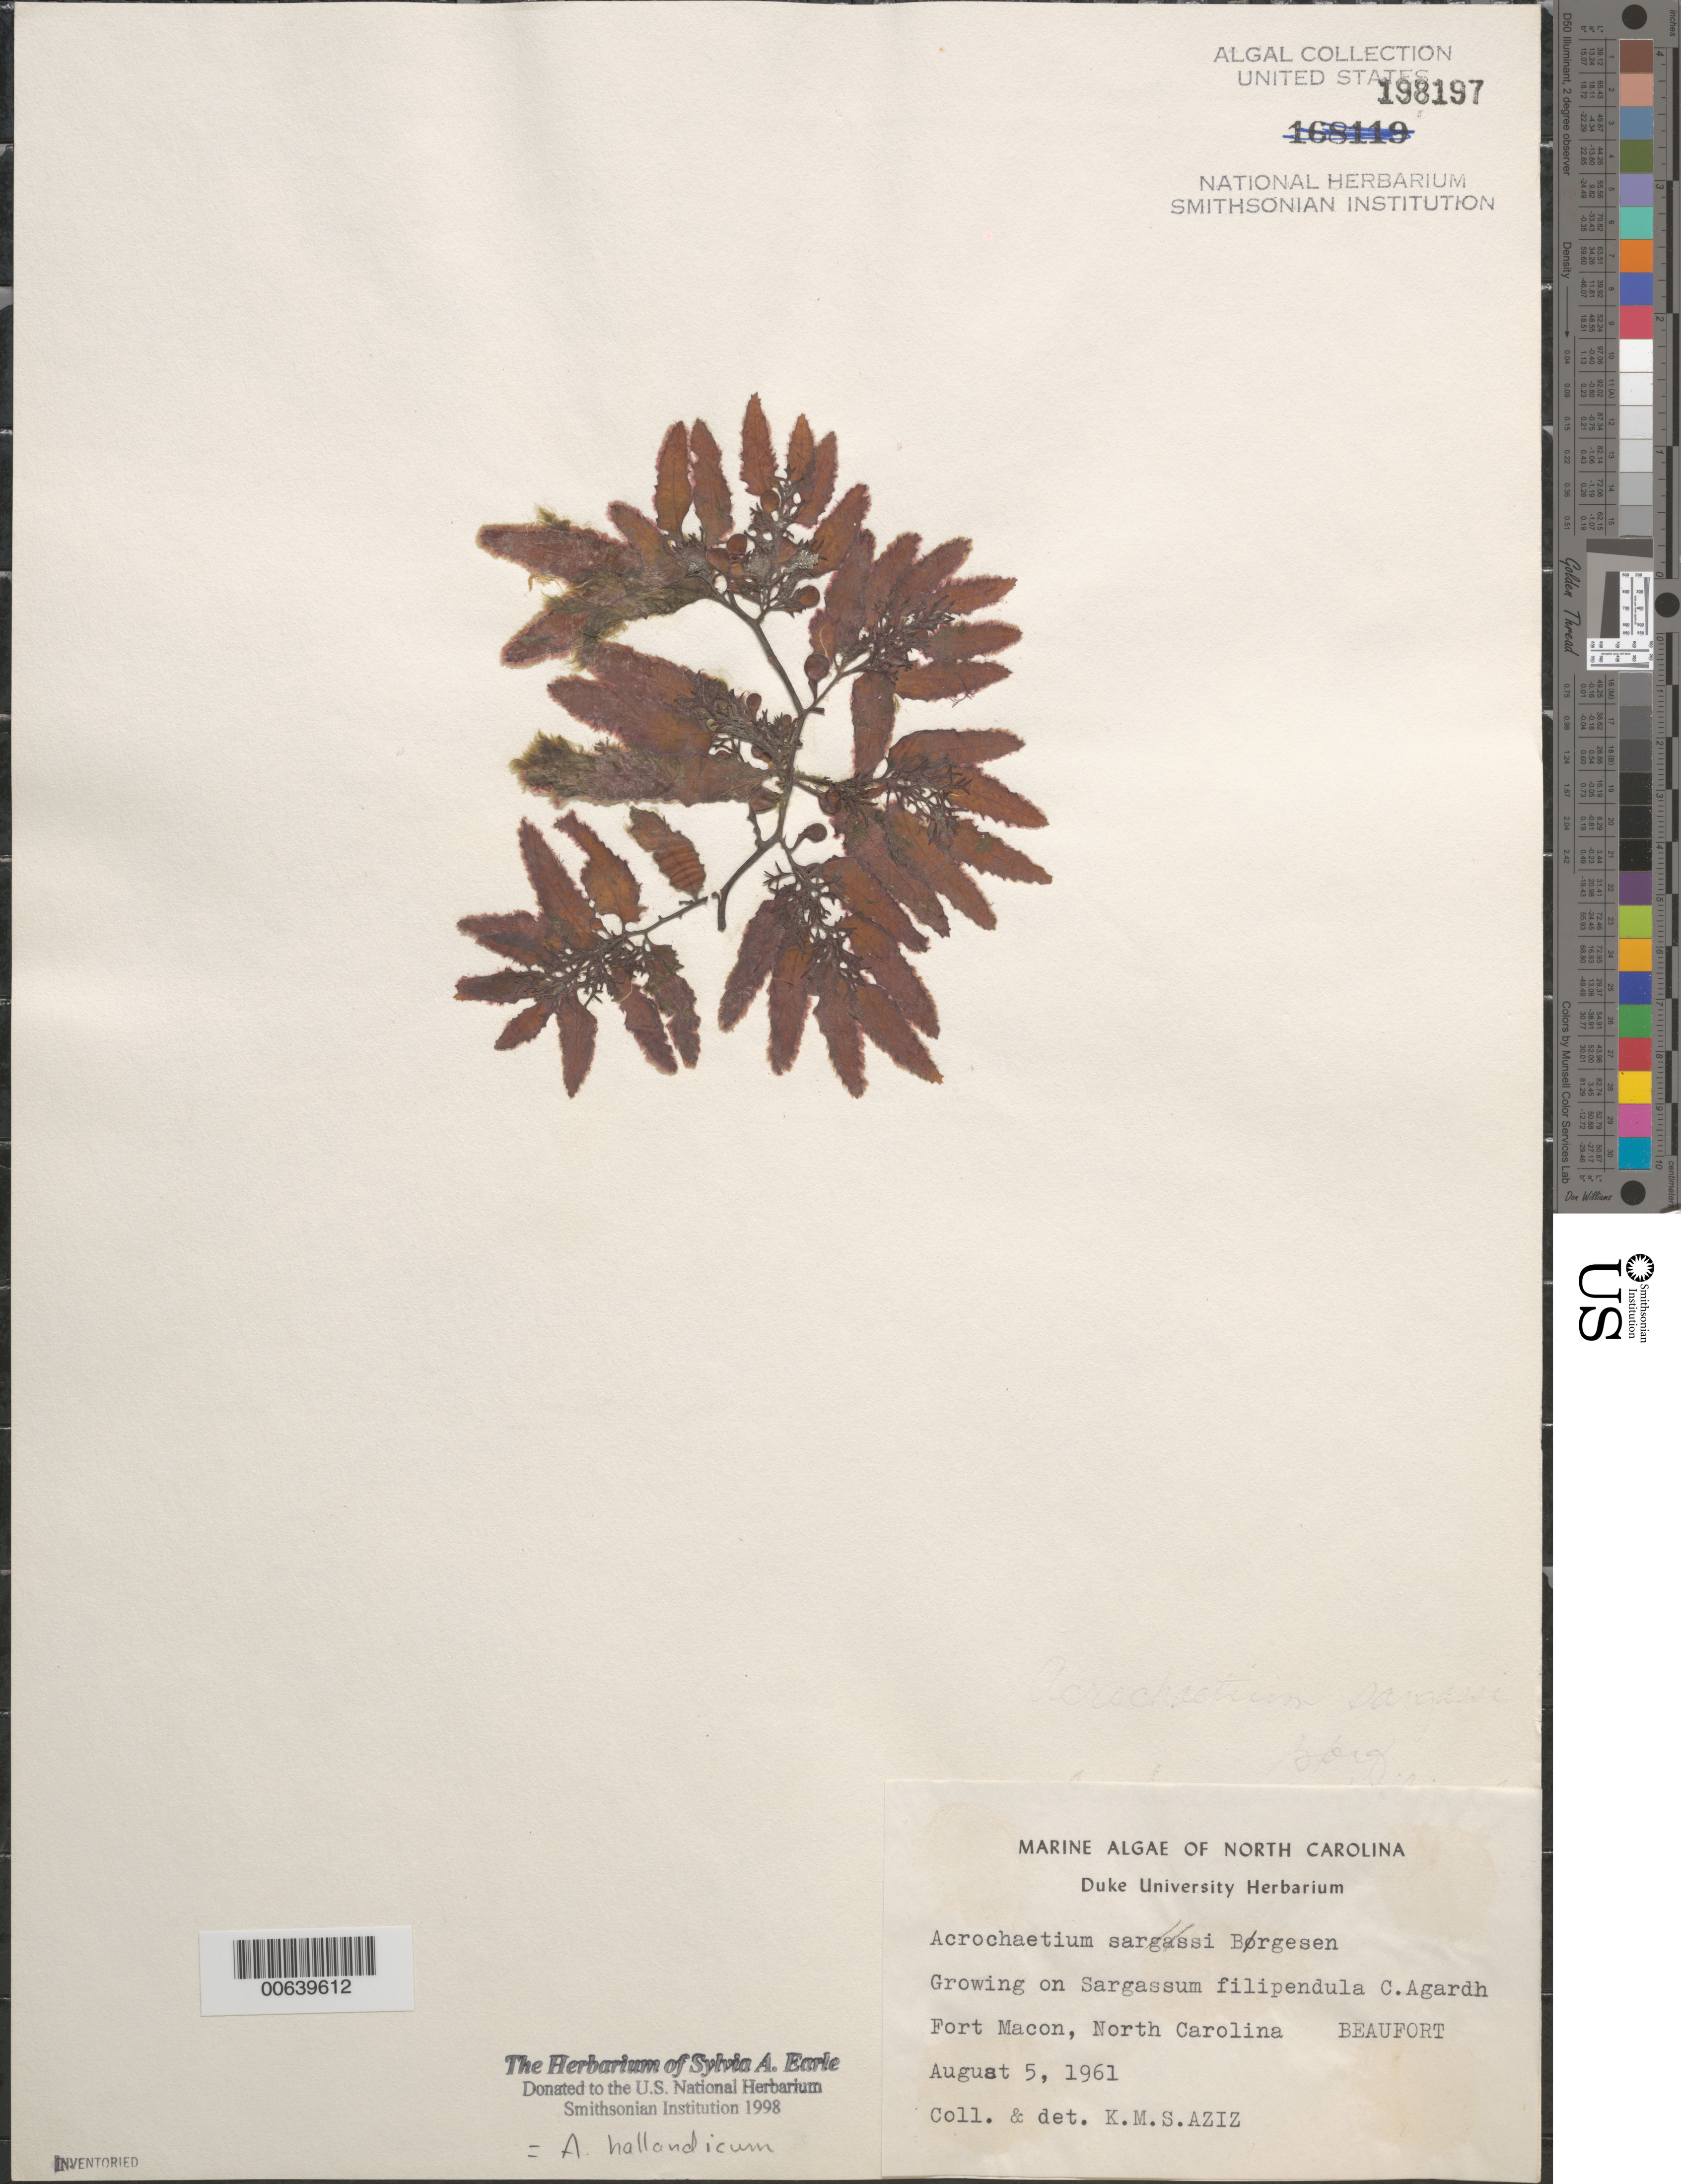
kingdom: Plantae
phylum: Rhodophyta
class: Florideophyceae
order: Colaconematales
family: Colaconemataceae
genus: Colaconema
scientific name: Colaconema hallandicum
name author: (Kylin) Afonso-Carrillo et al.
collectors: K. M. Aziz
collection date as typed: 05 Aug 1961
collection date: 1961-08-05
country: United States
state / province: North Carolina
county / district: Carteret County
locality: Fort Macon, Beaufort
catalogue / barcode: US 198197